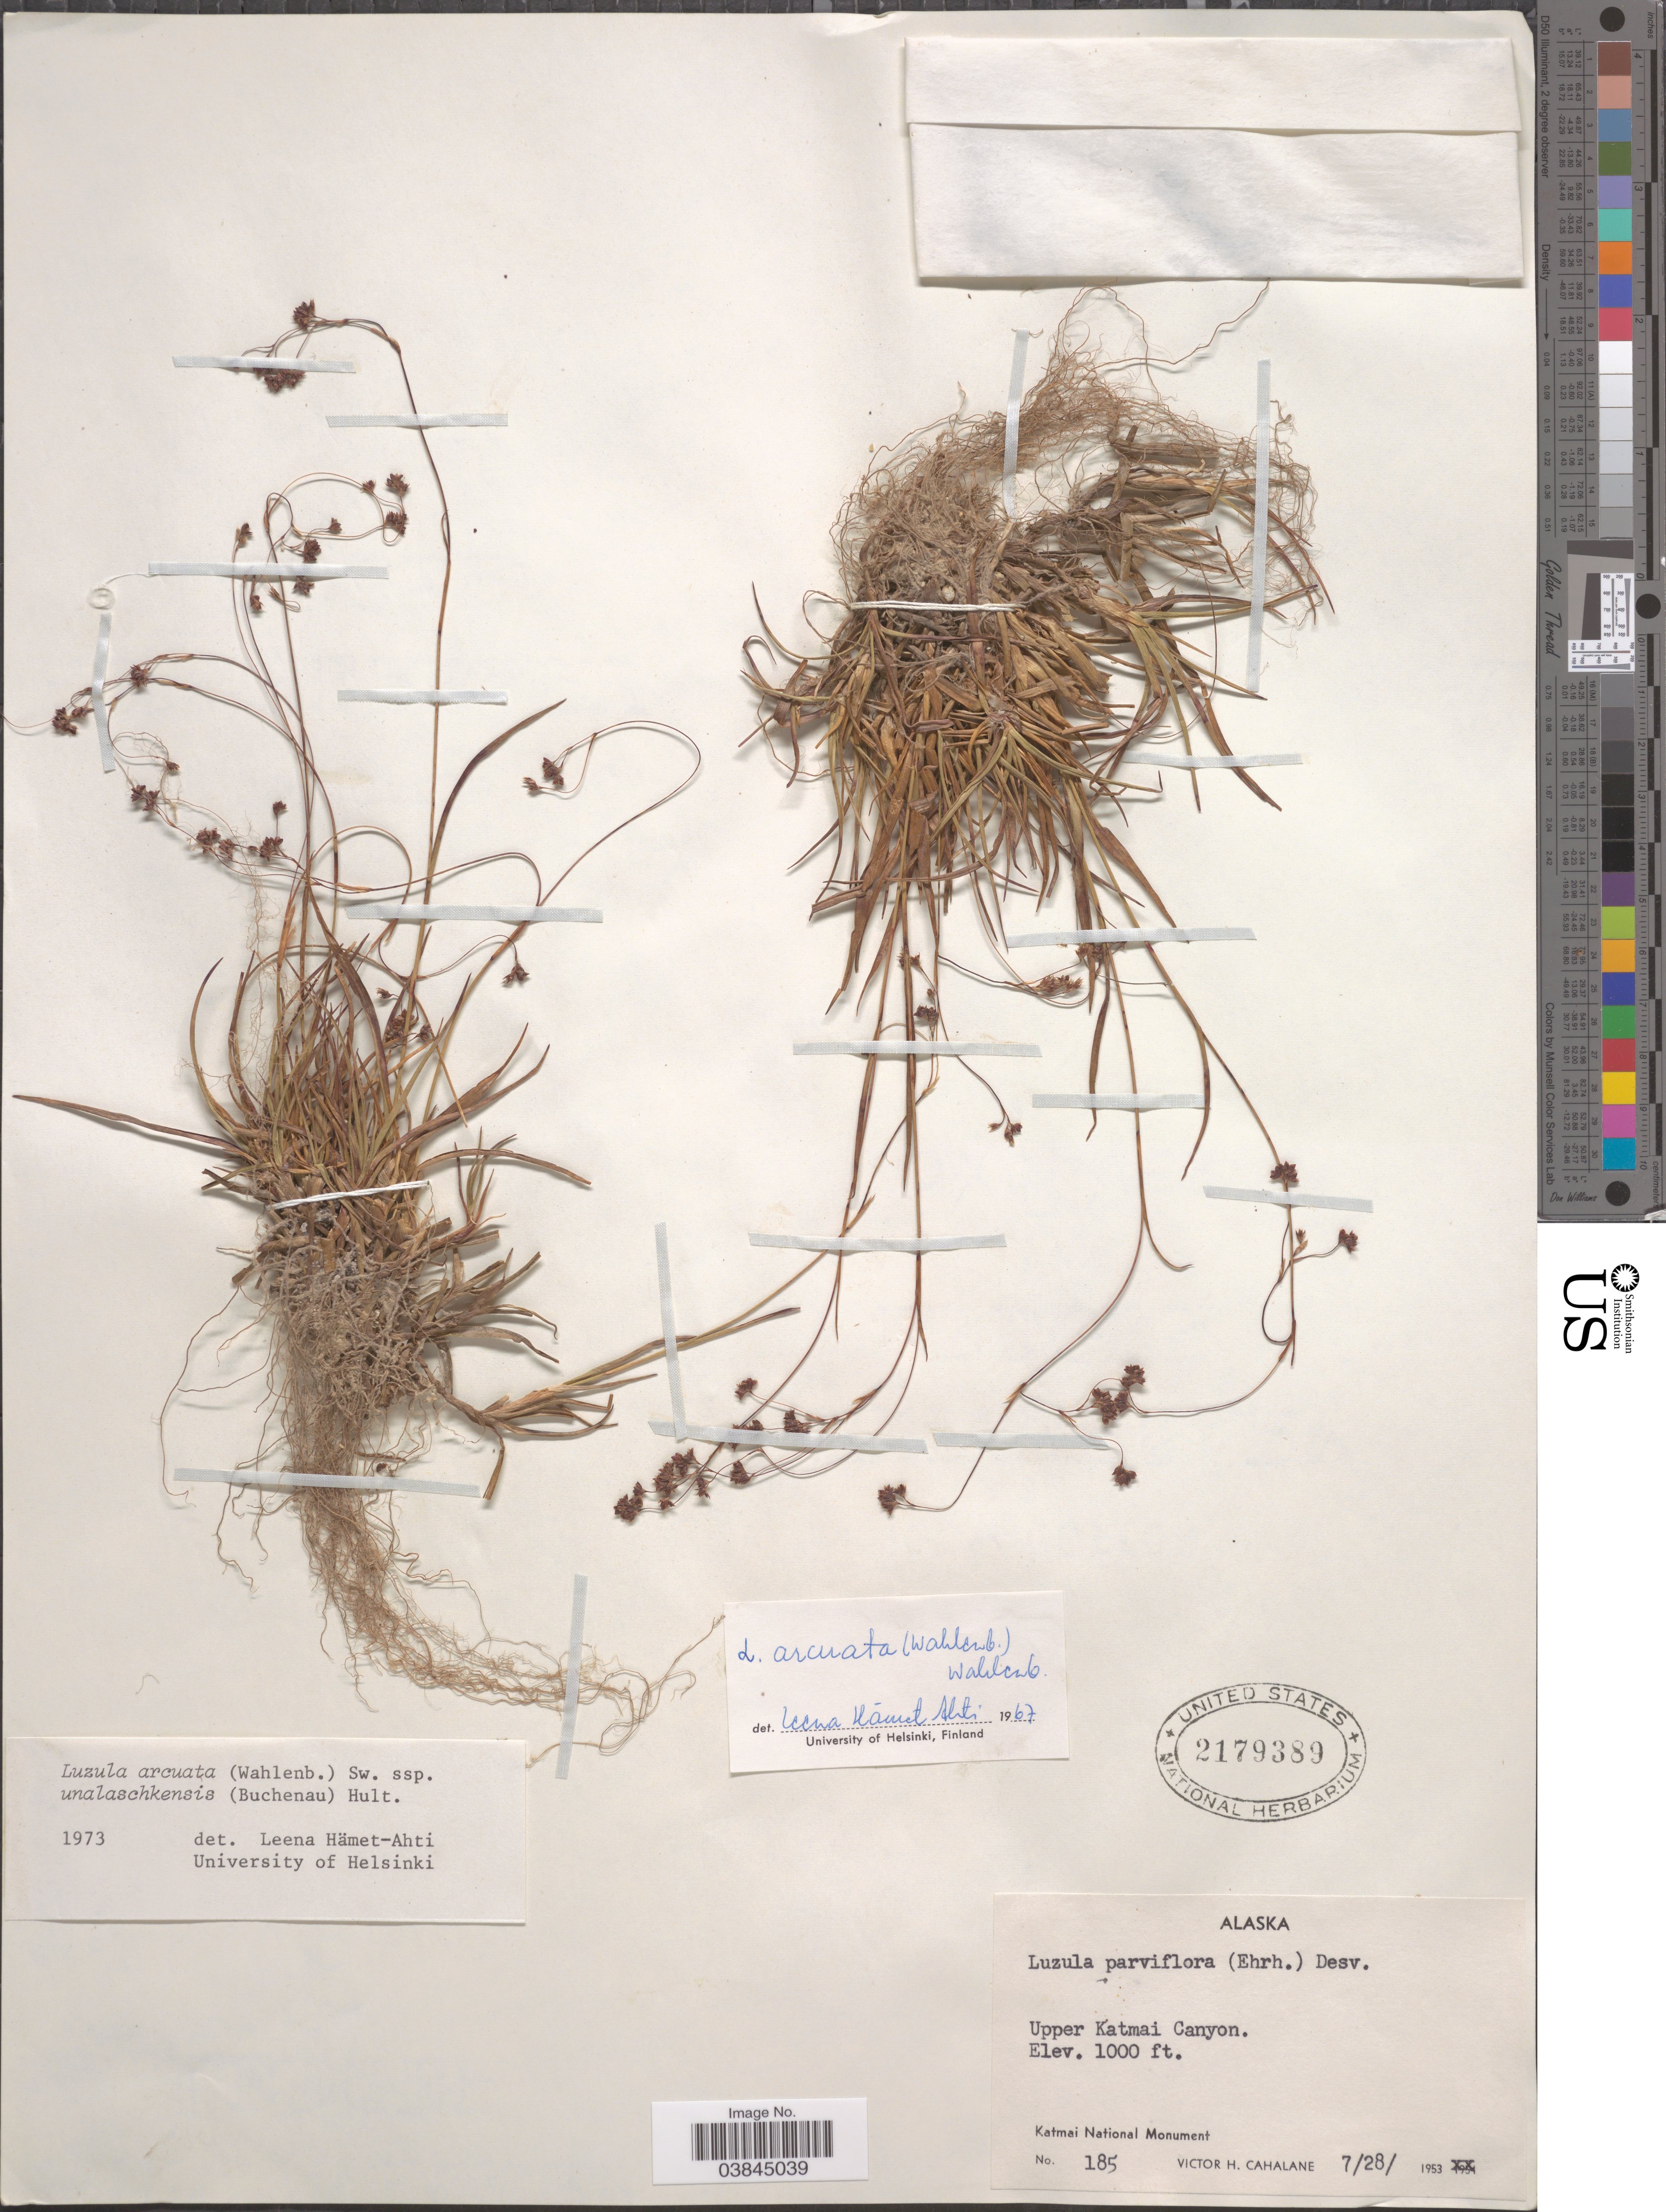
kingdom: Plantae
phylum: Tracheophyta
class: Liliopsida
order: Poales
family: Juncaceae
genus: Luzula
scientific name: Luzula arcuata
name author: (Wahlenb.) Sw.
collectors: V. Cahalane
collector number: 185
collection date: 1953-07-28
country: United States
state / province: Alaska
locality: Upper Katmai, Canyon. Katmai National Monument.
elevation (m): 305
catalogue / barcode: US 2179389